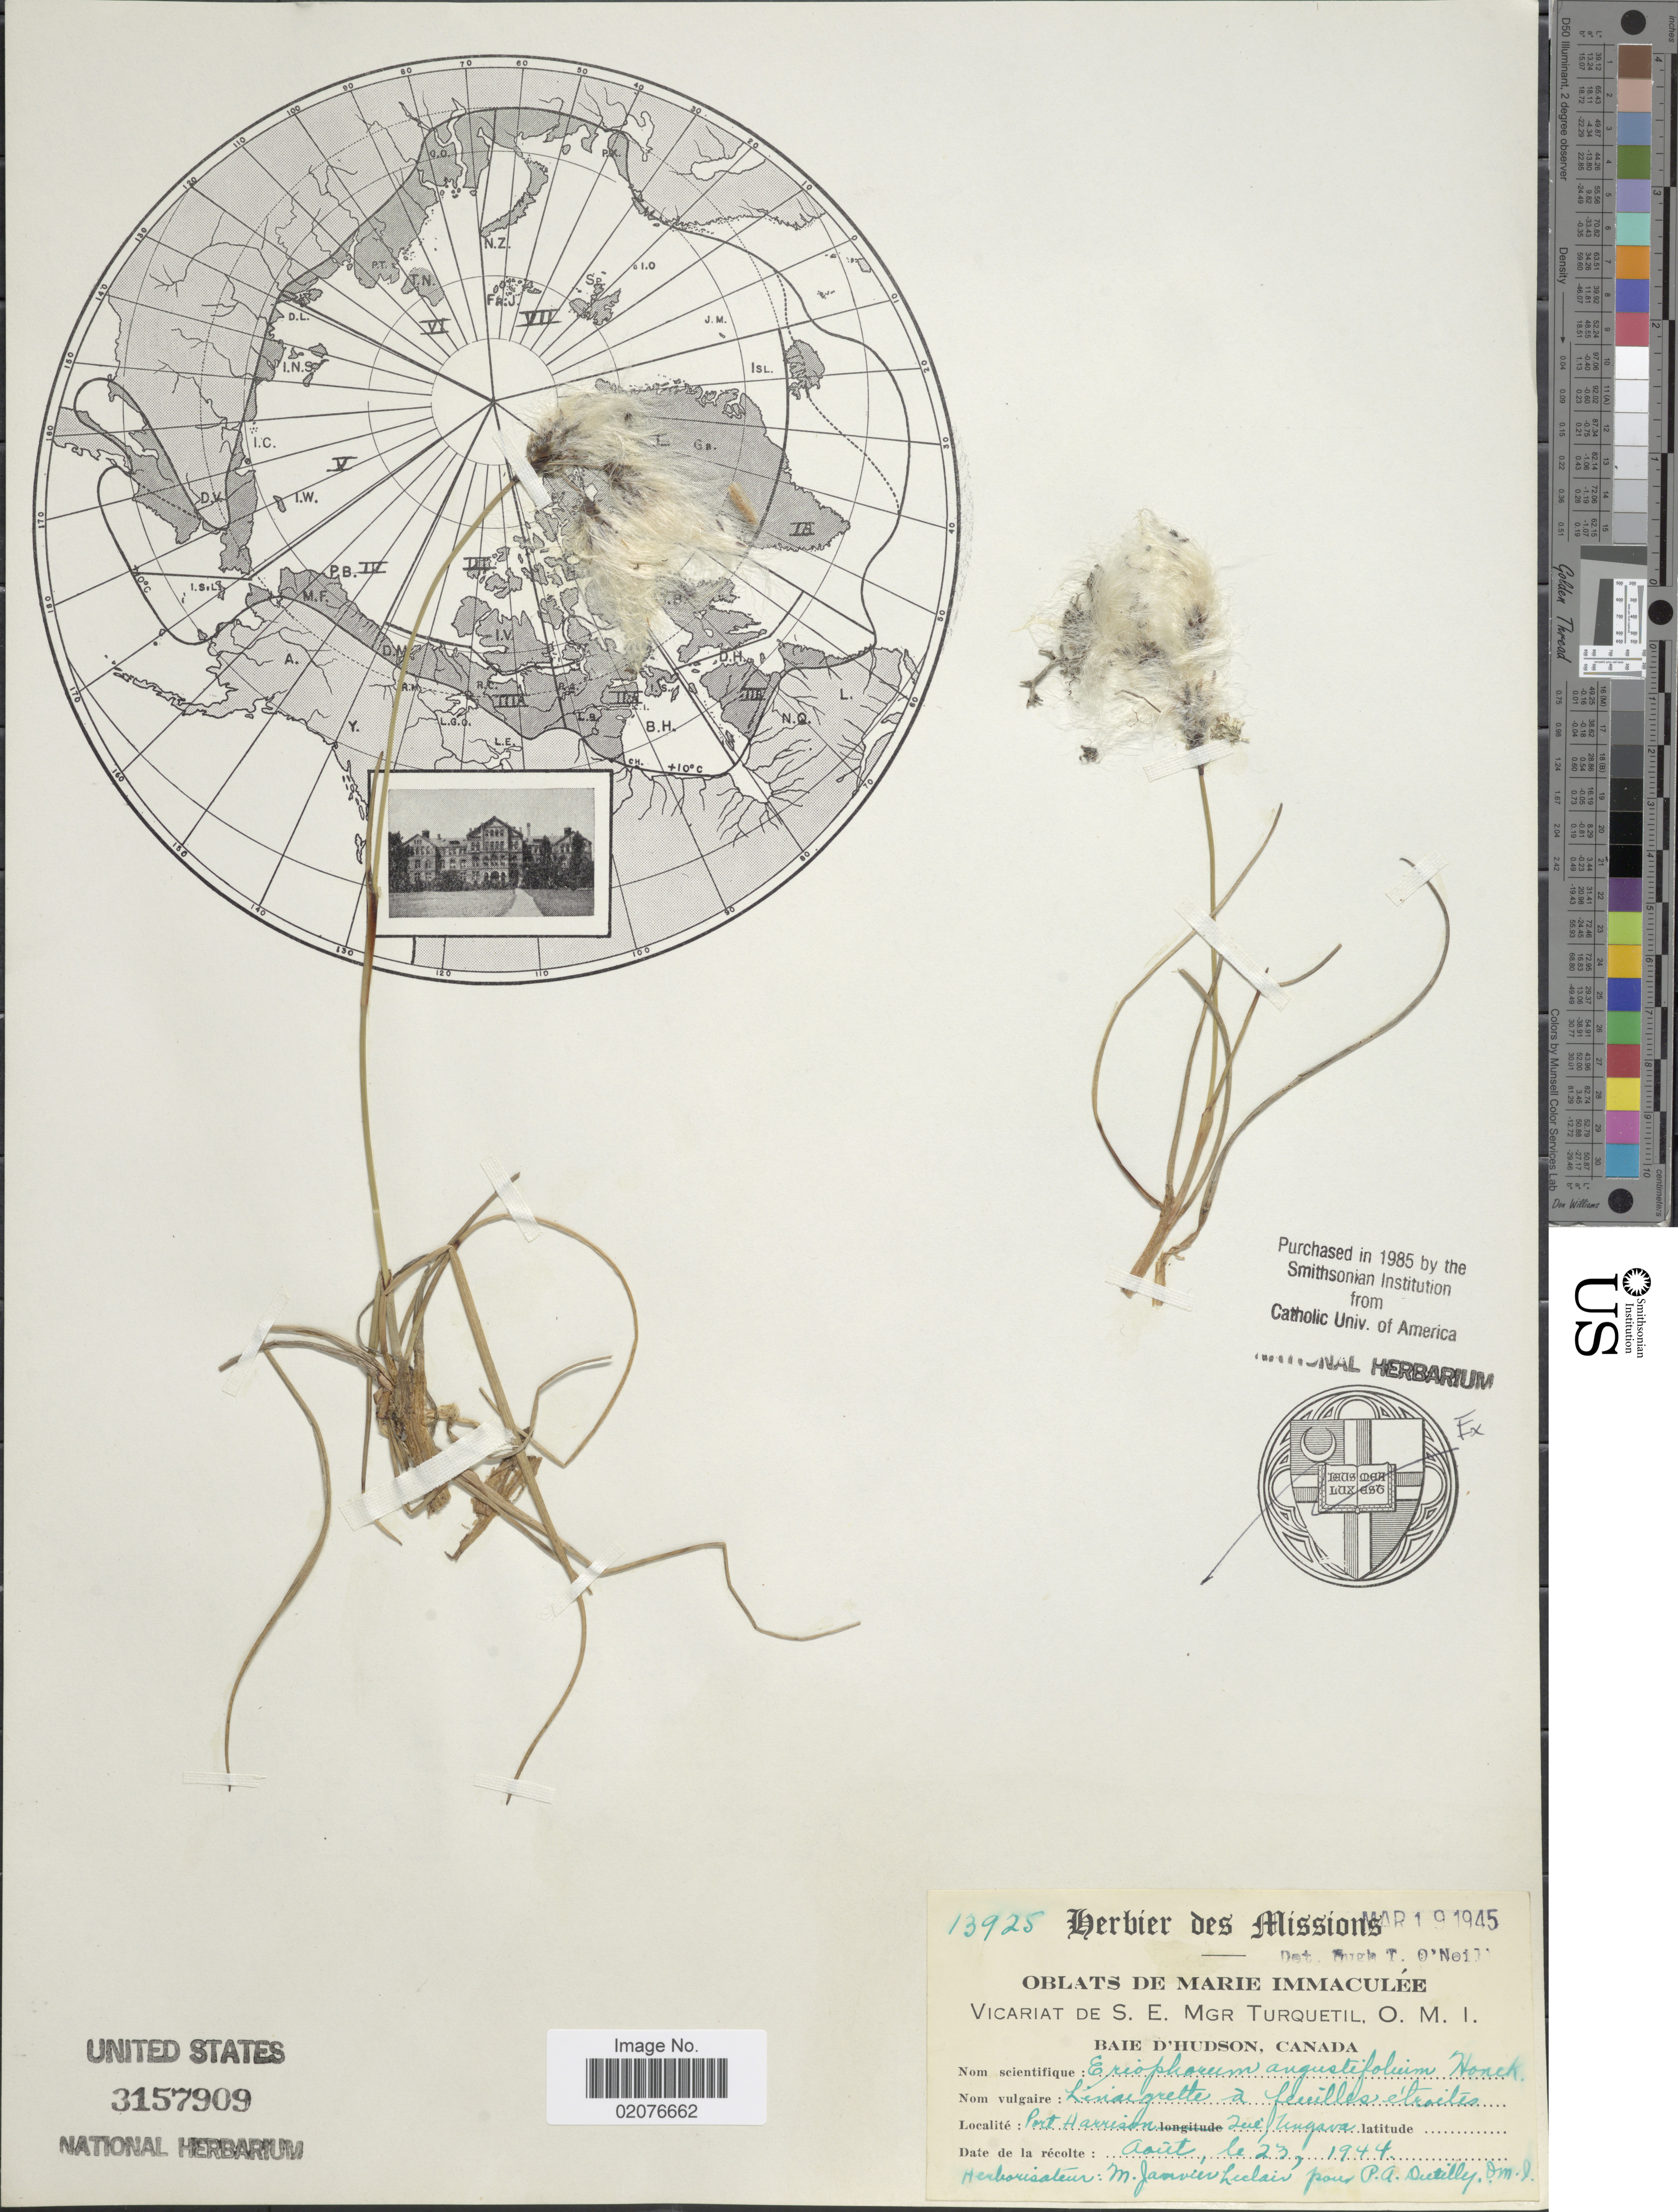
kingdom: Plantae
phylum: Tracheophyta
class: Liliopsida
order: Poales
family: Cyperaceae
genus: Eriophorum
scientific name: Eriophorum angustifolium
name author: Honck.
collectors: P. Dutilly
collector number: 13925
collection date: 1944-08-23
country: Canada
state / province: Quebec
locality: Baie d'Hudson, Port Harrison Que Ungava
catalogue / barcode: US 3157909